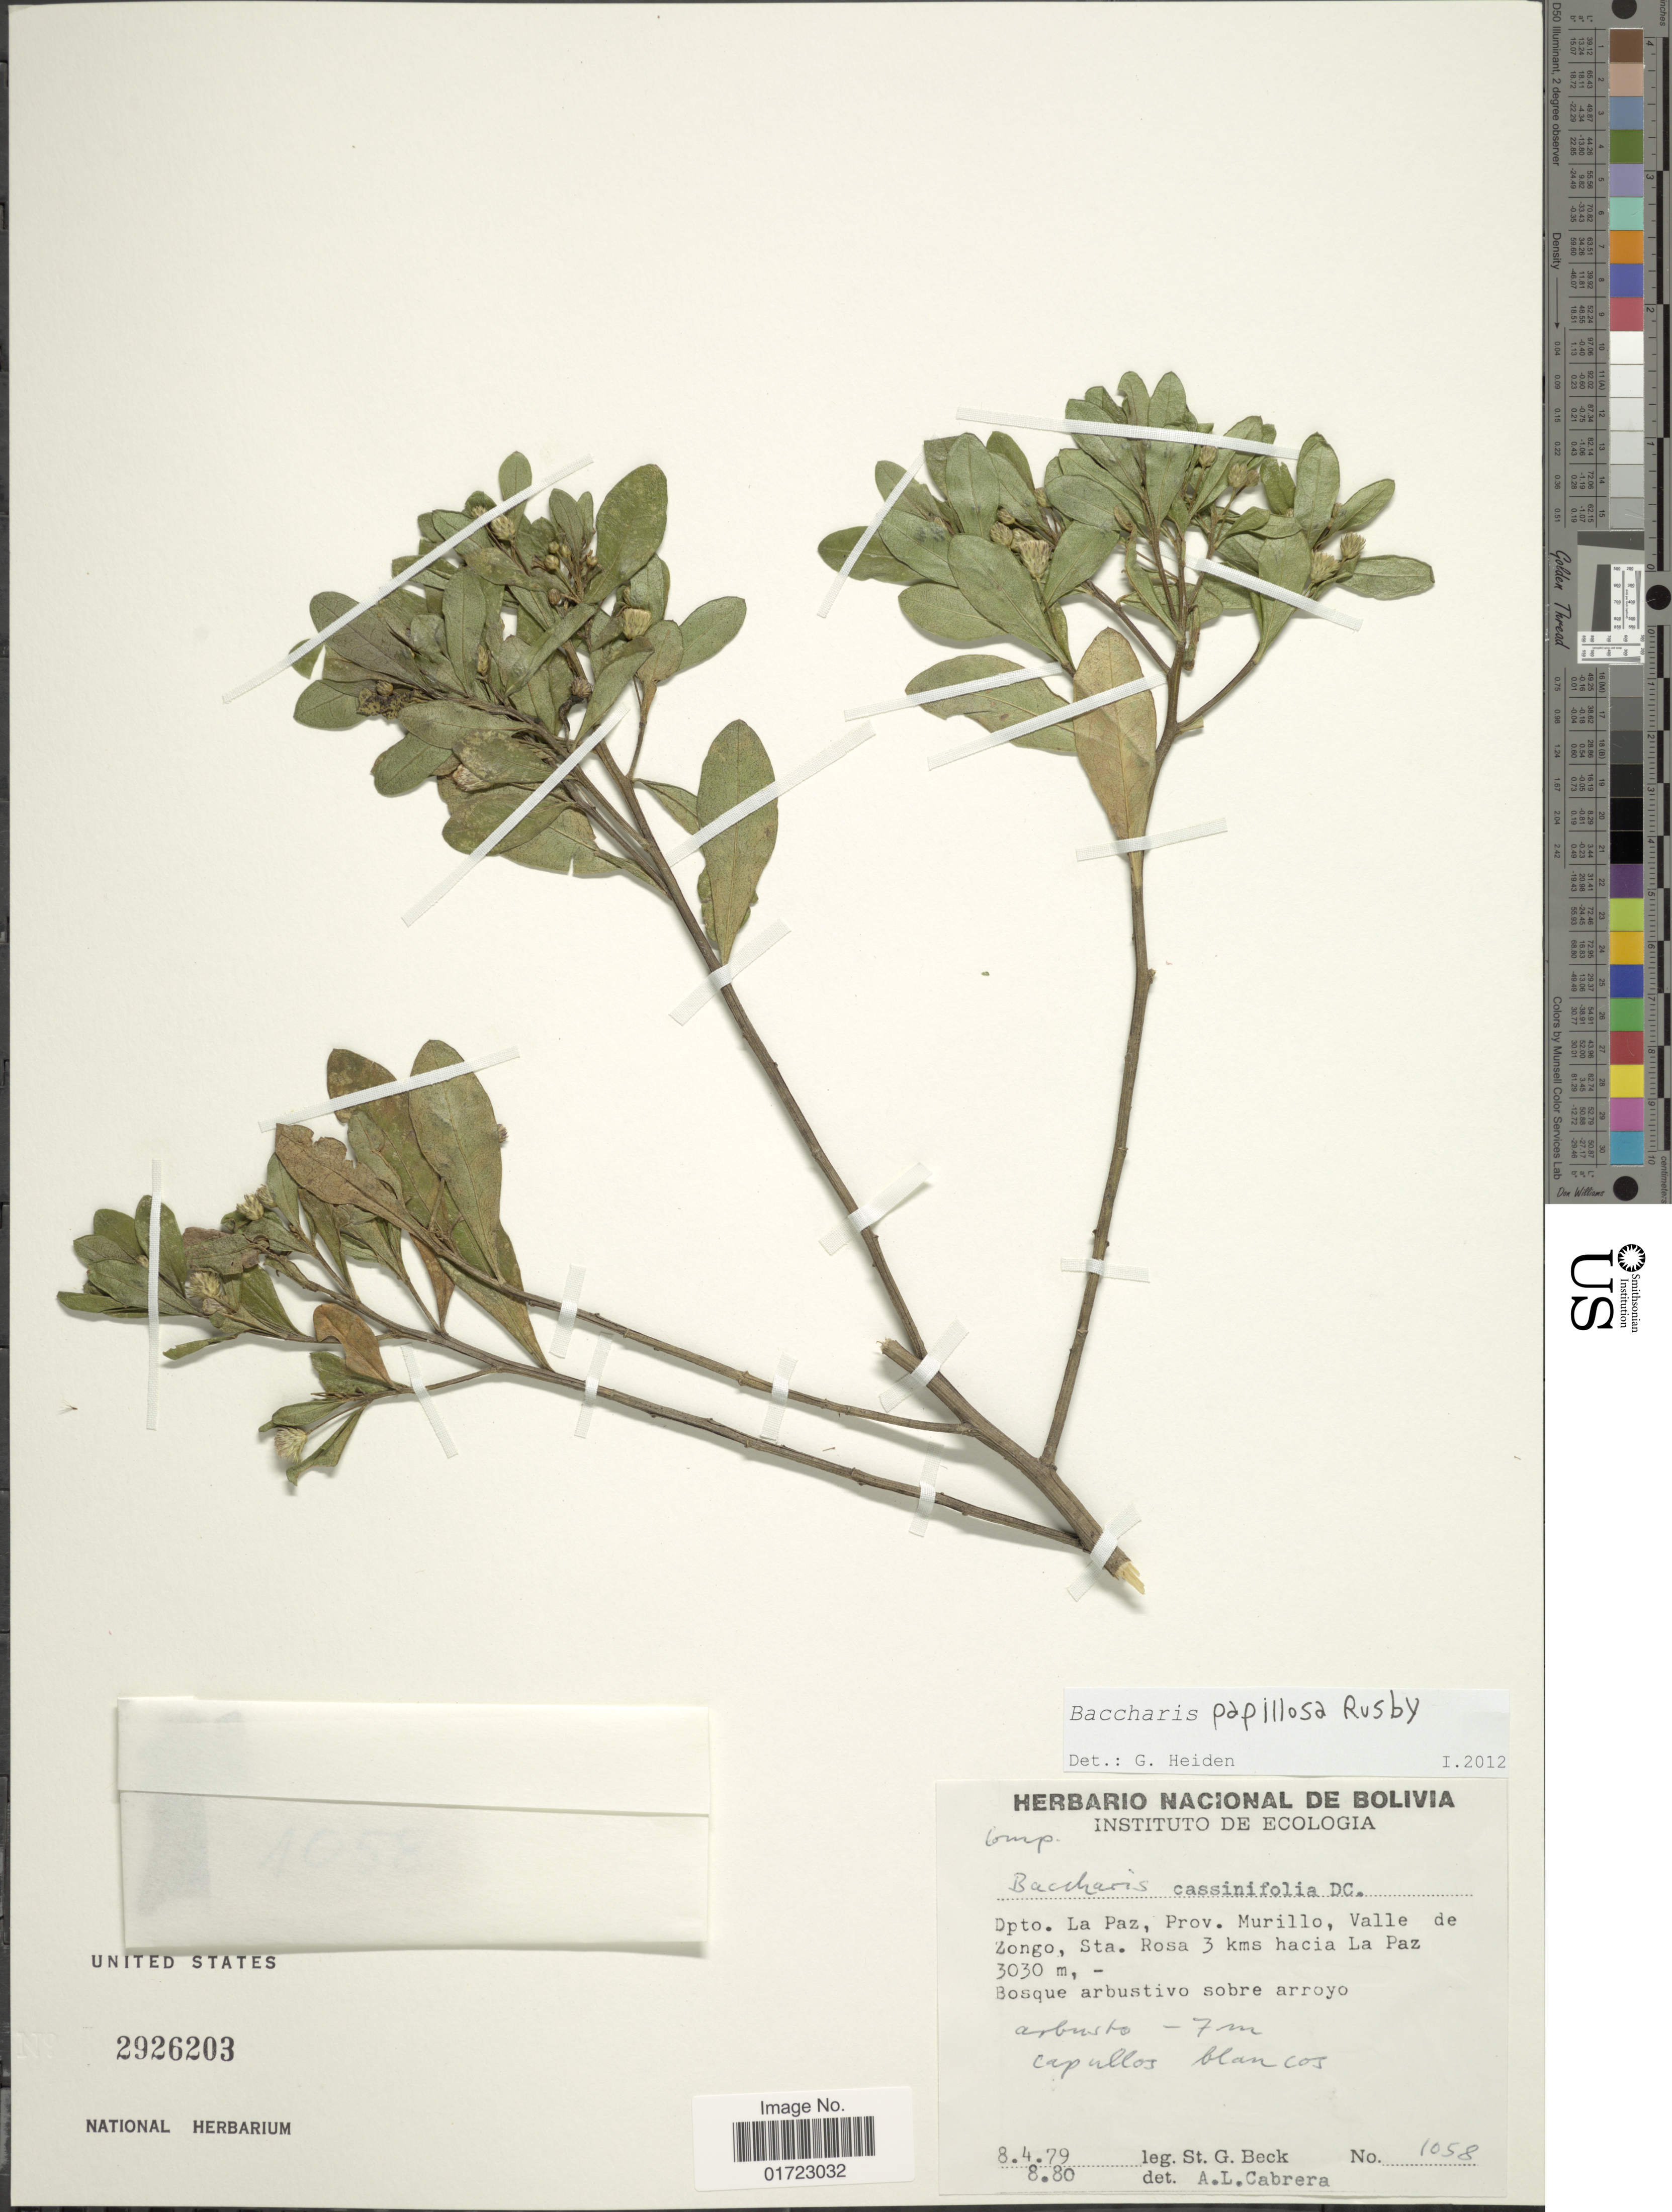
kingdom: Plantae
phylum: Tracheophyta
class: Magnoliopsida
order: Asterales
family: Asteraceae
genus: Baccharis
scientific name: Baccharis papillosa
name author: Rusby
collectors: S. G. Beck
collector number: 1058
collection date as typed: Transcribed d/m/y: 8/4/79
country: Bolivia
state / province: La Paz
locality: Prov. Murillo, Valle de Zongo, Sta. Rosa 3 kms hacia La Paz.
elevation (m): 3030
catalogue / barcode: US 2926203